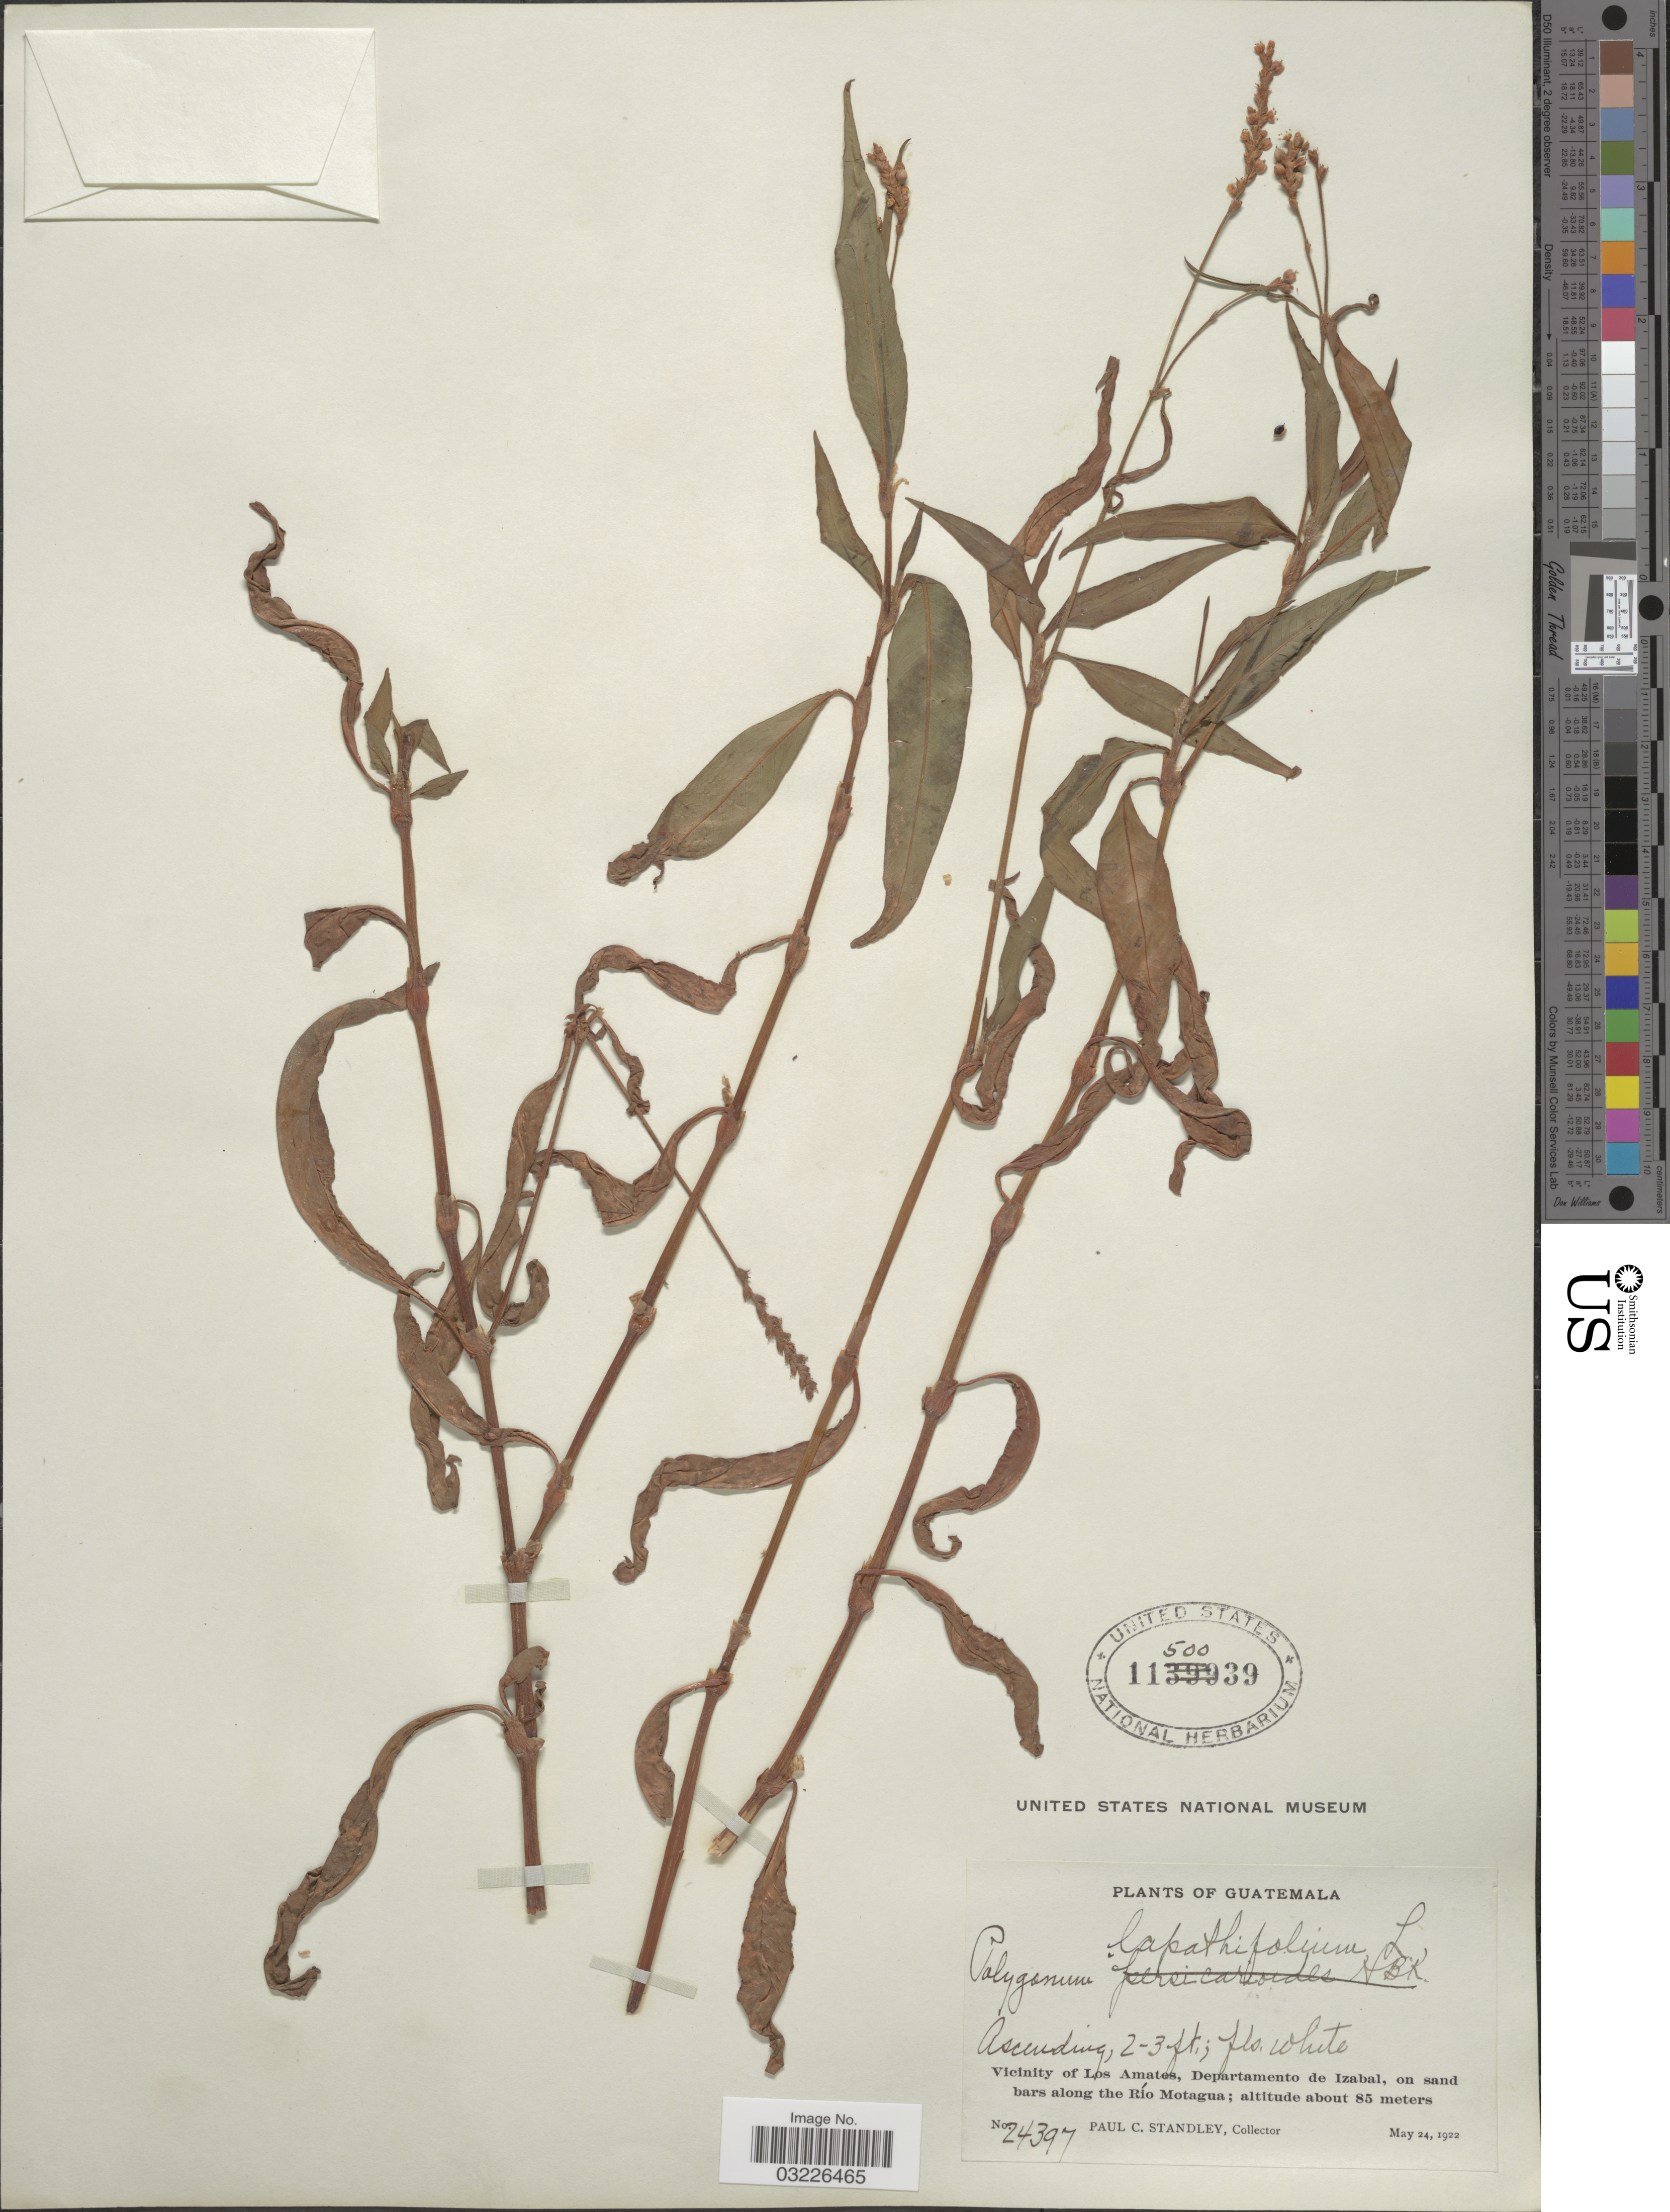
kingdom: Plantae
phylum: Tracheophyta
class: Magnoliopsida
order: Caryophyllales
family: Polygonaceae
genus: Polygonum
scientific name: Polygonum mexicanum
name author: Small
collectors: P. C. Standley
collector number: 24397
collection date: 1922-05-24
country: Guatemala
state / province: Izabal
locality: Vicinity of Los Amates, Departamento de Izabal, on sand bars along the Río Motagua.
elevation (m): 85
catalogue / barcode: US 1150039